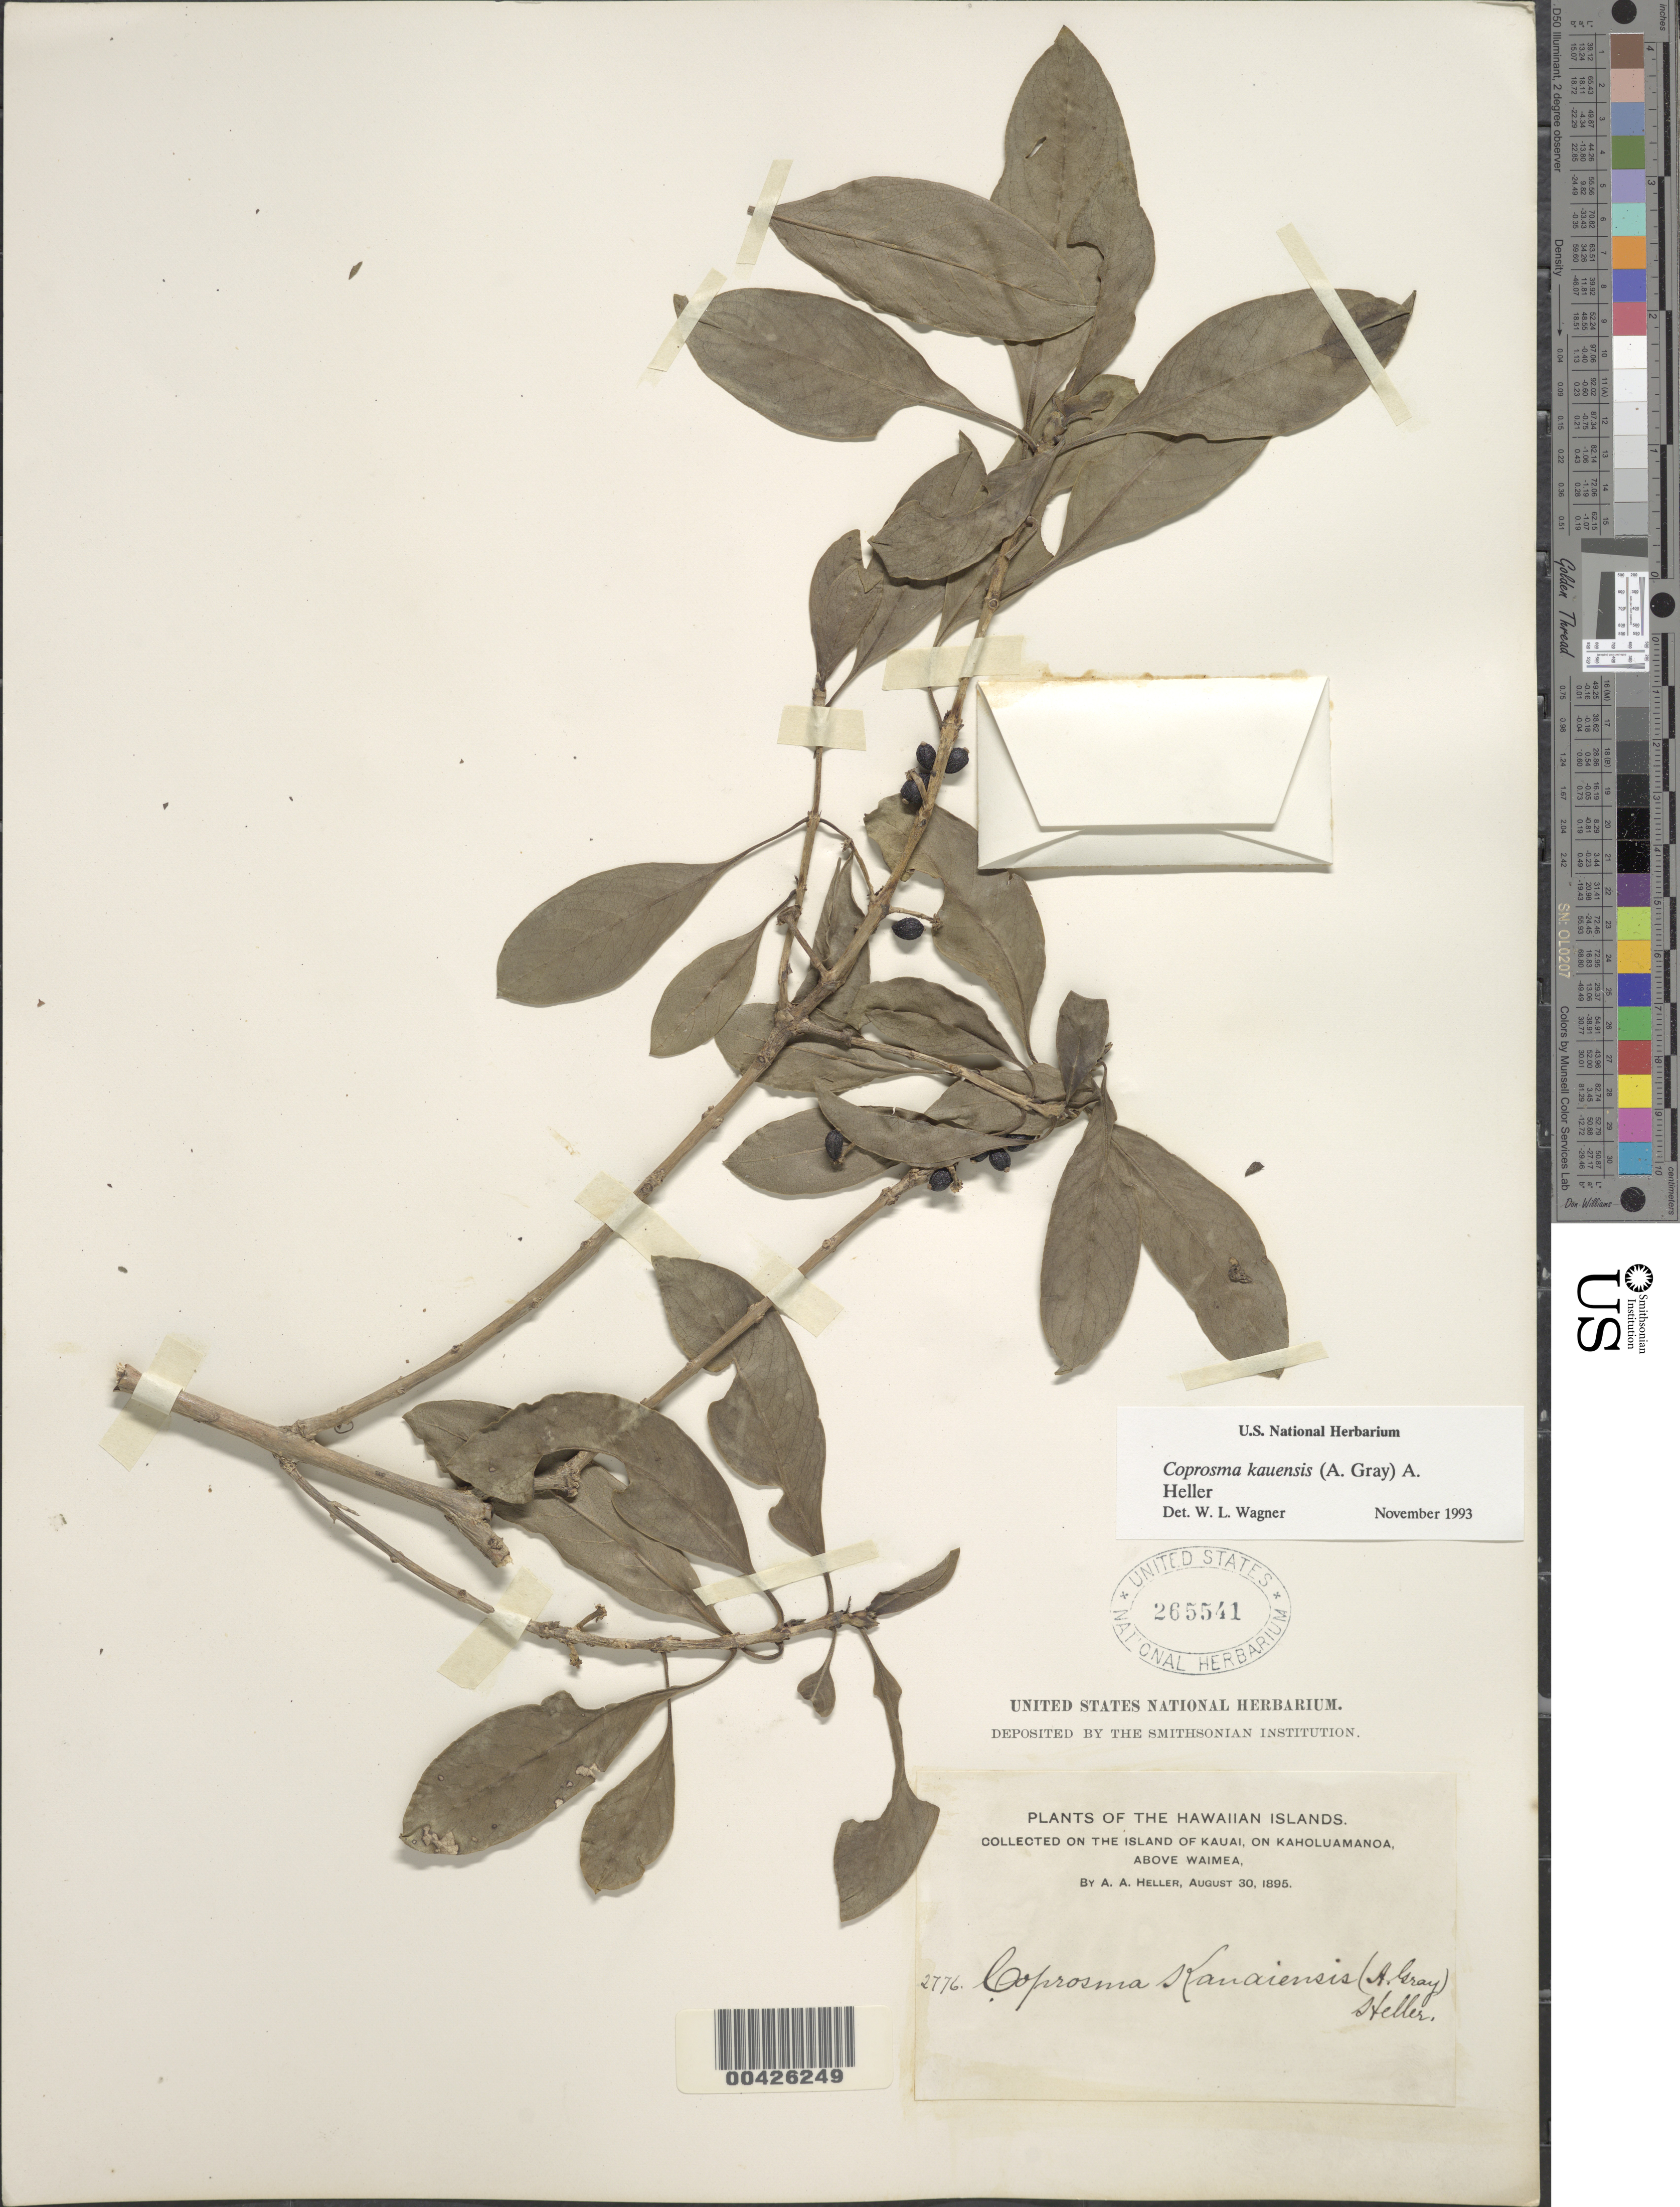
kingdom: Plantae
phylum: Tracheophyta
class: Magnoliopsida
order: Gentianales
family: Rubiaceae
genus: Coprosma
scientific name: Coprosma kauensis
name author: A. Heller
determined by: Wagner, W. L., (BOT), Smithsonian Institution - National Museum of Natural History (UNITED STATES)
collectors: A. A. Heller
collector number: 2776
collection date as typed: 30 Aug 1895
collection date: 1895-08-30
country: United States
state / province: Hawaii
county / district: Kauai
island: Kaua'i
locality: On Kaholuamanoa above Waimea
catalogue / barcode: US 265541